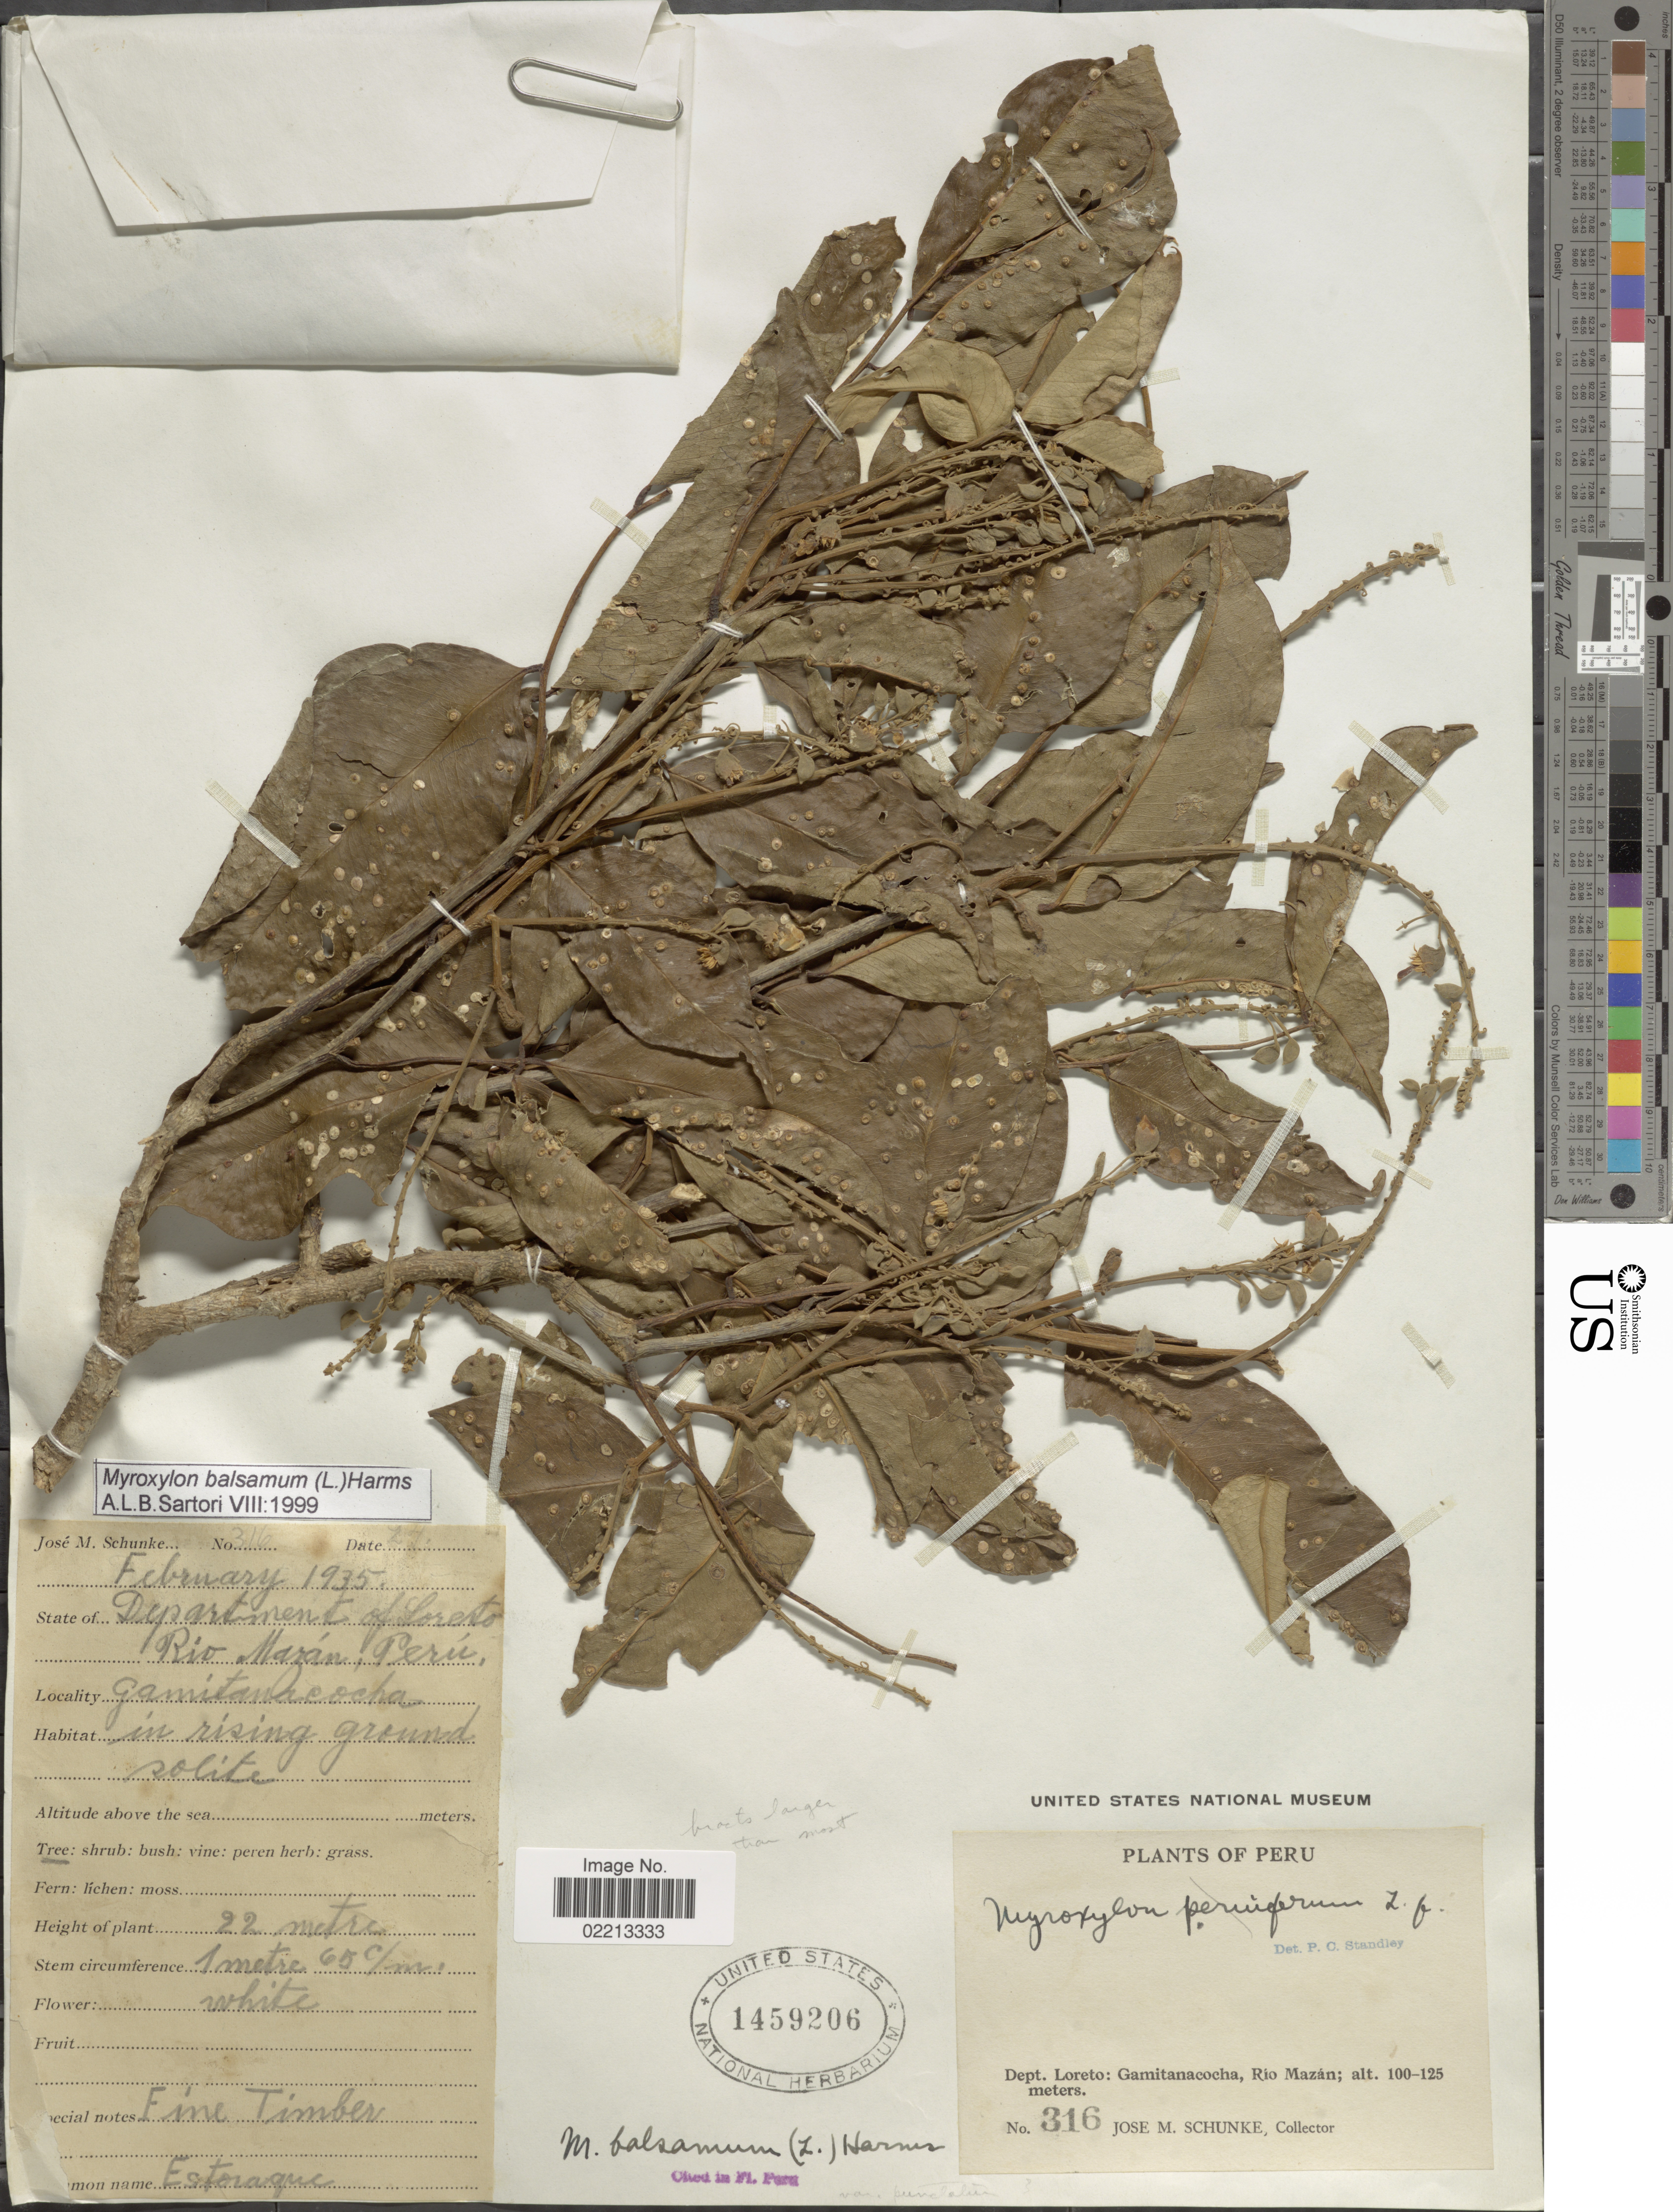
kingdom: Plantae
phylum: Tracheophyta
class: Magnoliopsida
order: Fabales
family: Fabaceae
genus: Myroxylon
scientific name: Myroxylon balsamum var. balsamum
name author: (L.) Harms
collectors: J. M. Schunke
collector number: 316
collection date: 1935-02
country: Peru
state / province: Loreto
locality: Gamitanacocha, Rio Mazan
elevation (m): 100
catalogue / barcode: US 1459206